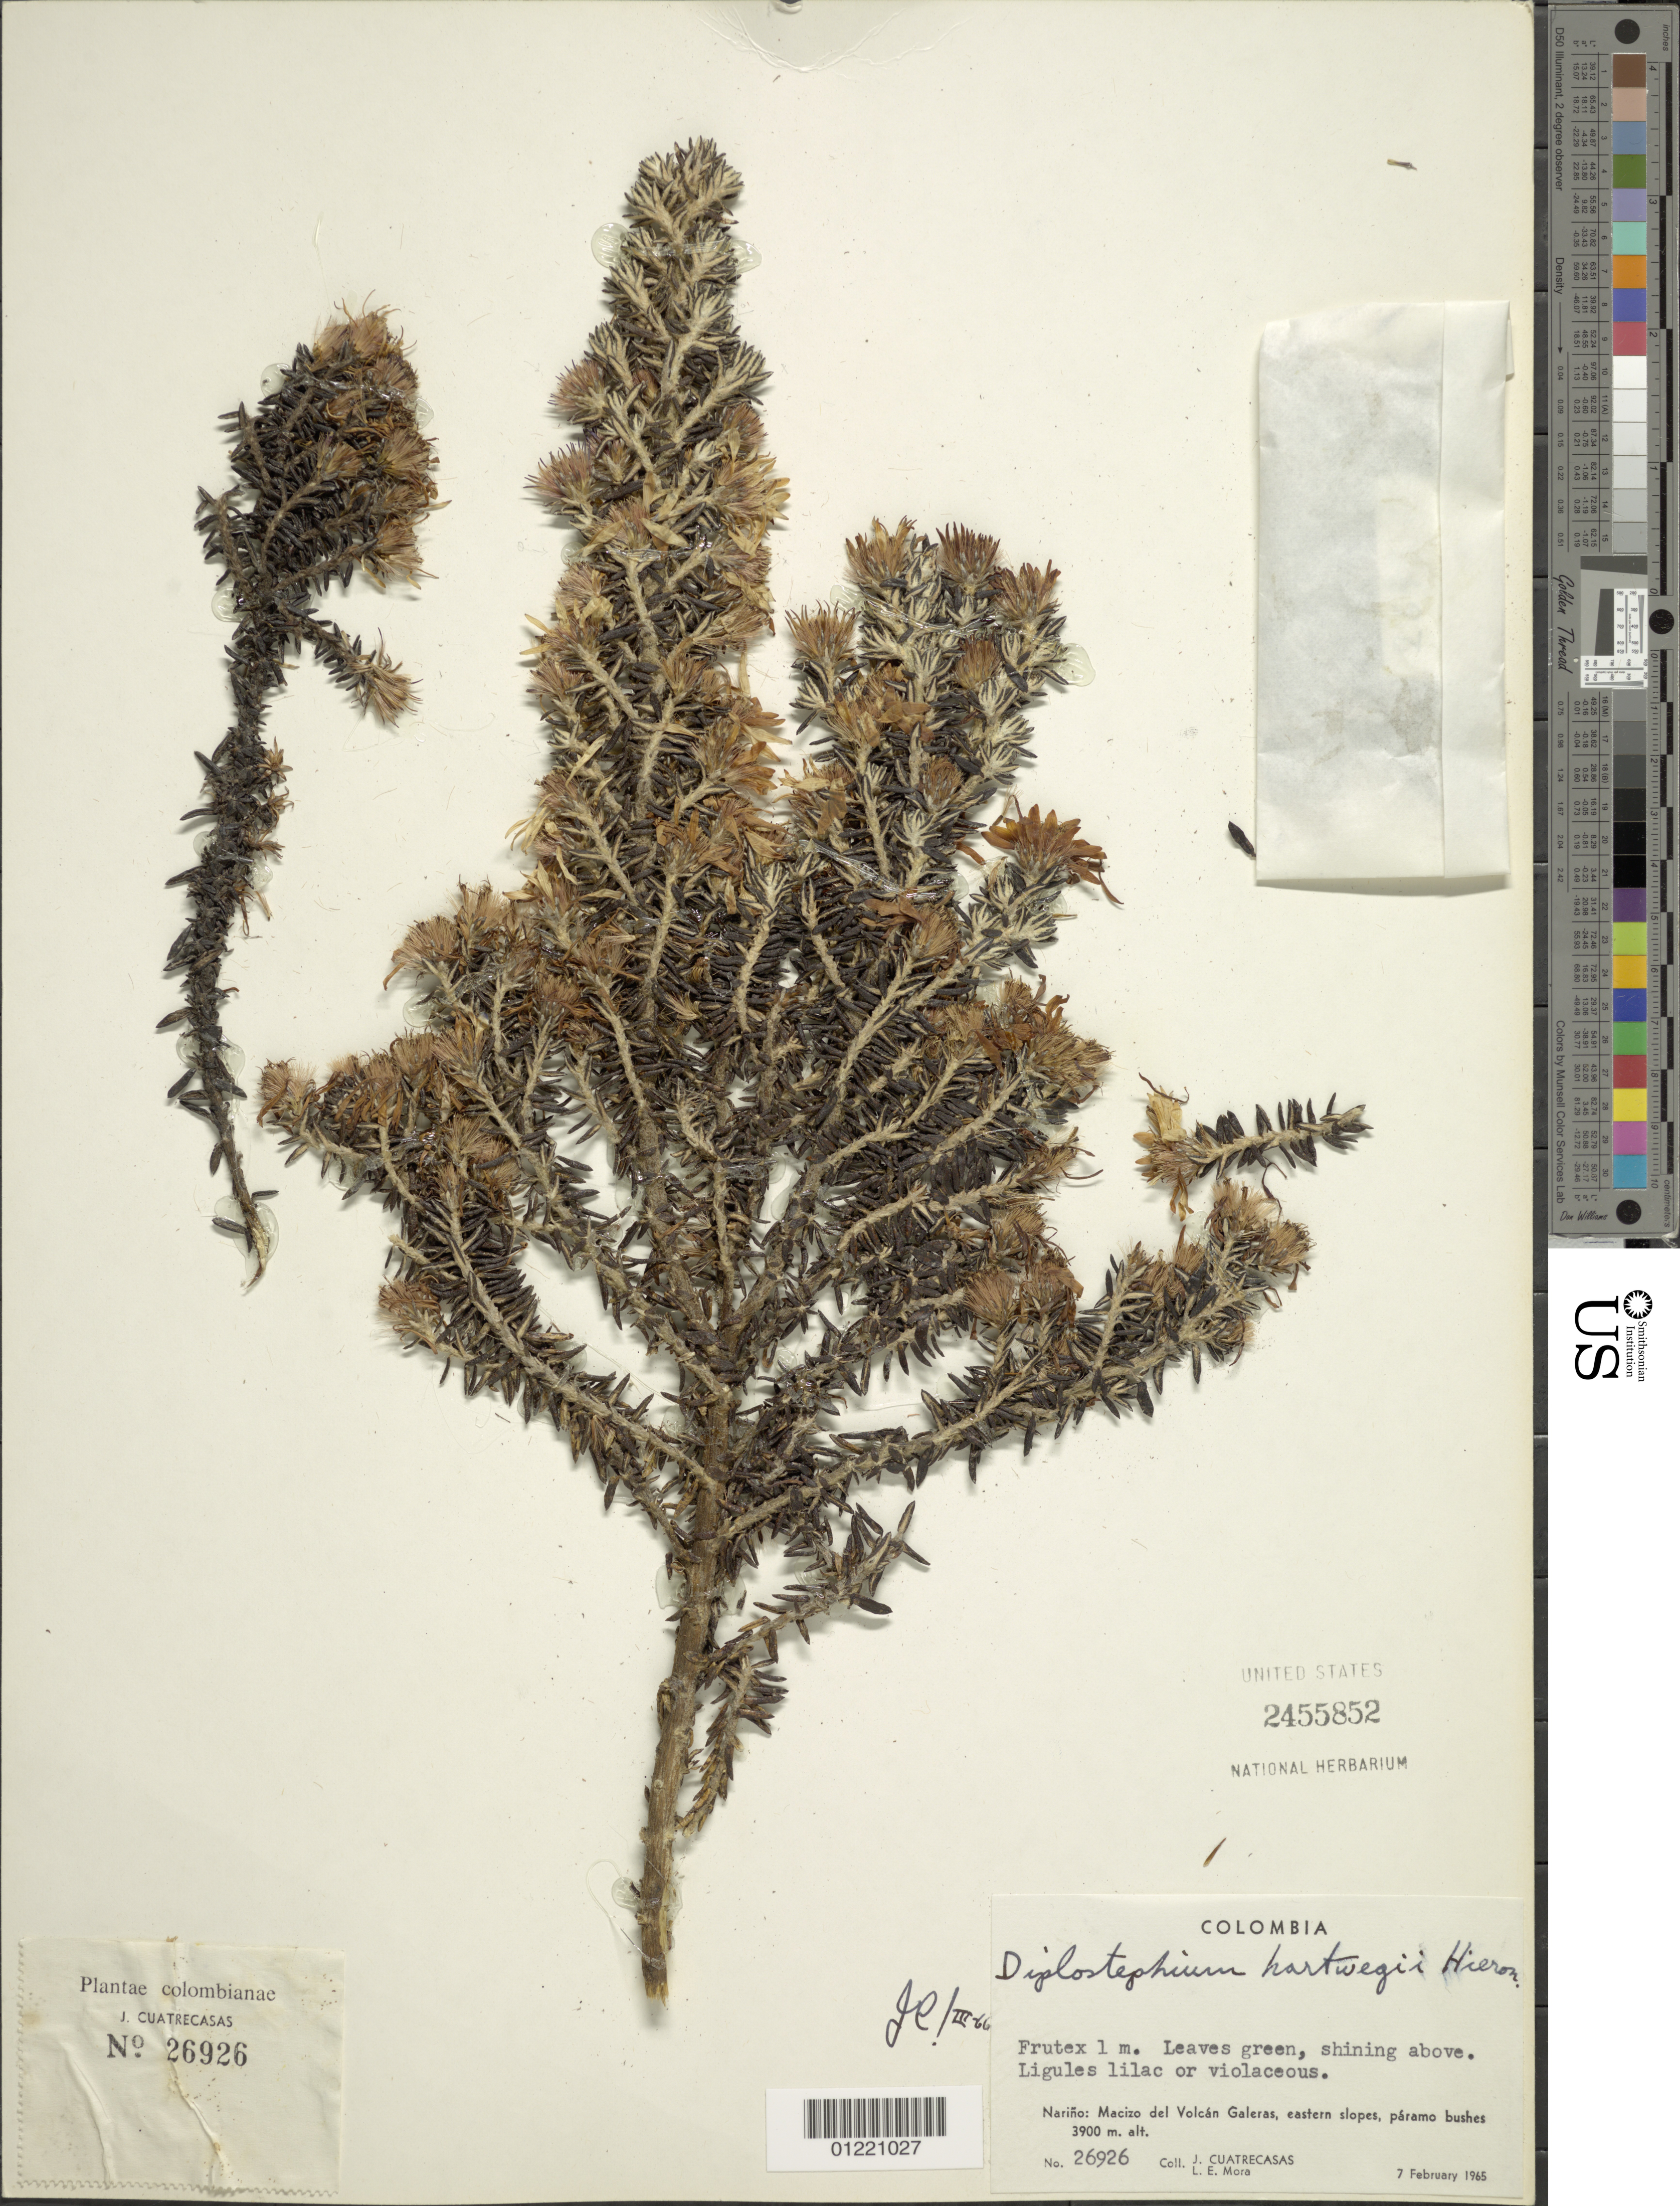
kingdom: Plantae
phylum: Tracheophyta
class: Magnoliopsida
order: Asterales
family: Asteraceae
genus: Diplostephium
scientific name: Diplostephium hartwegii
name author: Hieron.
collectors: J. Cuatrecasas & L. E. Mora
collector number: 26926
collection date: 1965-02-07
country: Colombia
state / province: Nariño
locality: Macizo del Volcán Galeras, eastern slopes.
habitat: paramo bushes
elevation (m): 3900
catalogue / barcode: US 2455852